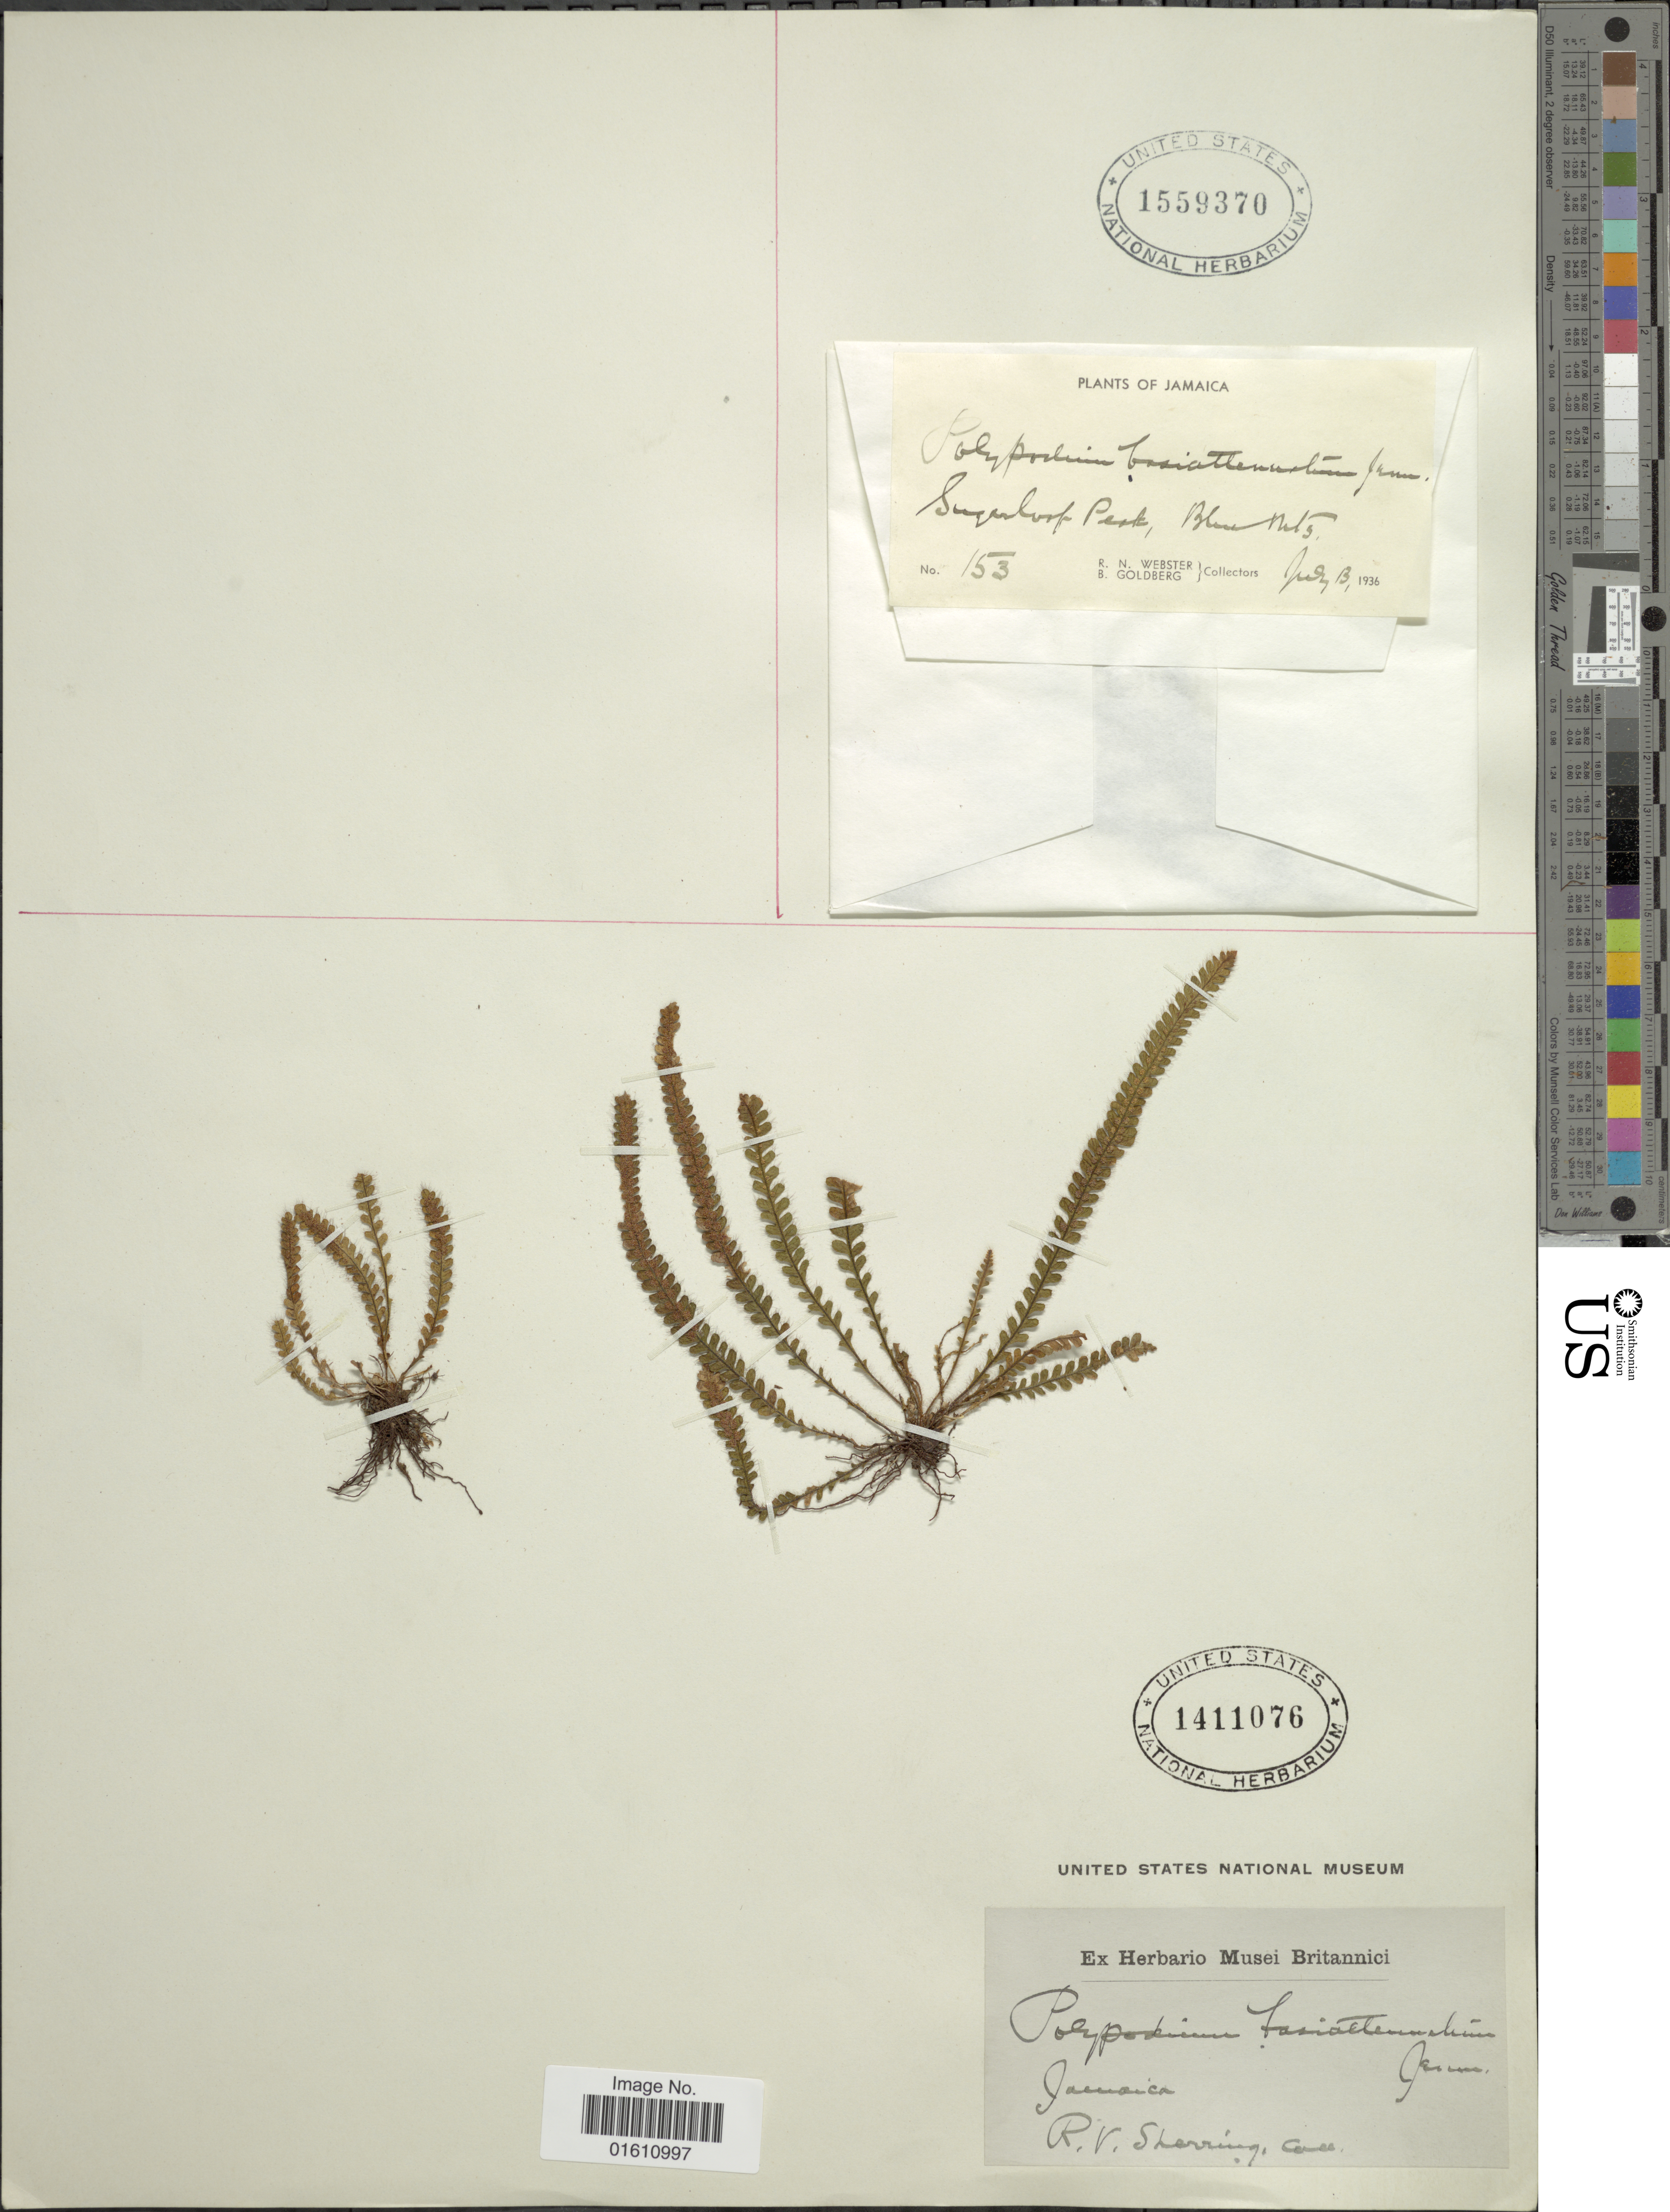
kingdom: Plantae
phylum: Tracheophyta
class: Polypodiopsida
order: Polypodiales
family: Polypodiaceae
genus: Moranopteris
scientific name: Moranopteris basiattenuata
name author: (Jenman) R. Y. Hirai & J. Prado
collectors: R. Sherring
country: Jamaica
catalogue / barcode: US 1411076-2